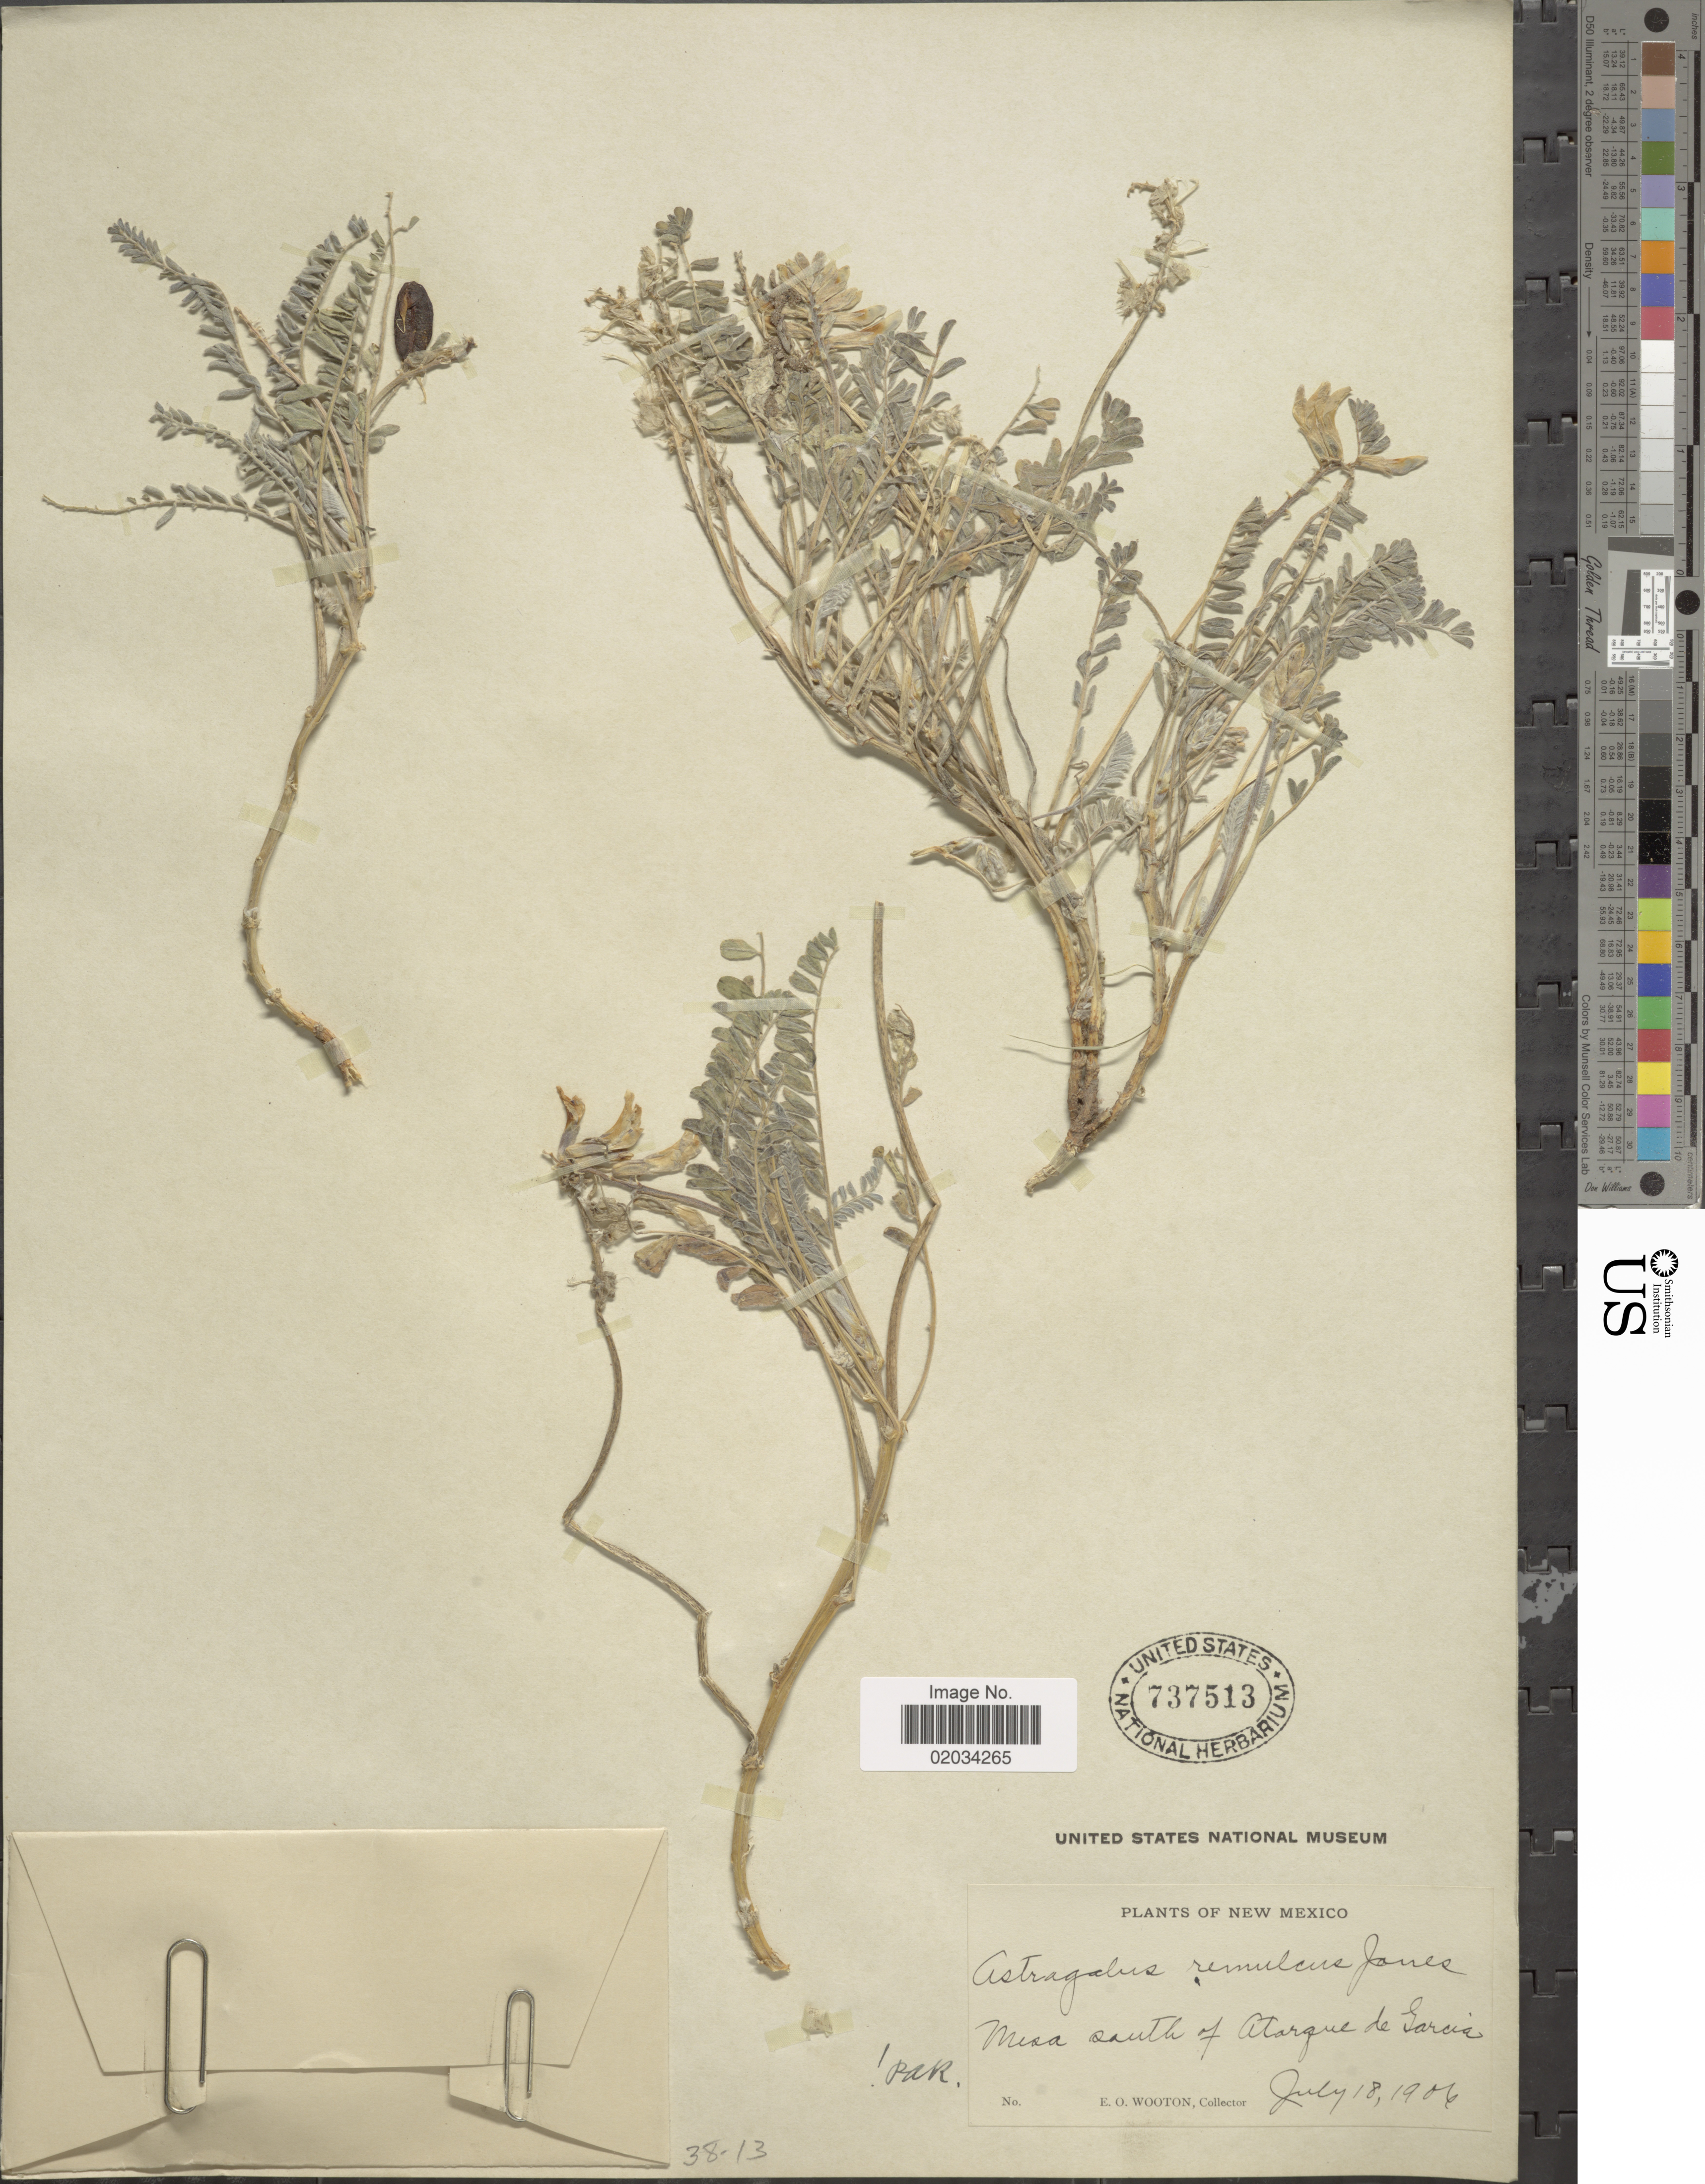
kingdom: Plantae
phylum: Tracheophyta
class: Magnoliopsida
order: Fabales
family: Fabaceae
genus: Astragalus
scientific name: Astragalus remulcus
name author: M.E. Jones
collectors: E. O. Wooton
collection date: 1906-07-18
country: United States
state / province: New Mexico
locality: Mesa south of Atargue de Garcia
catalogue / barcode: US 737513